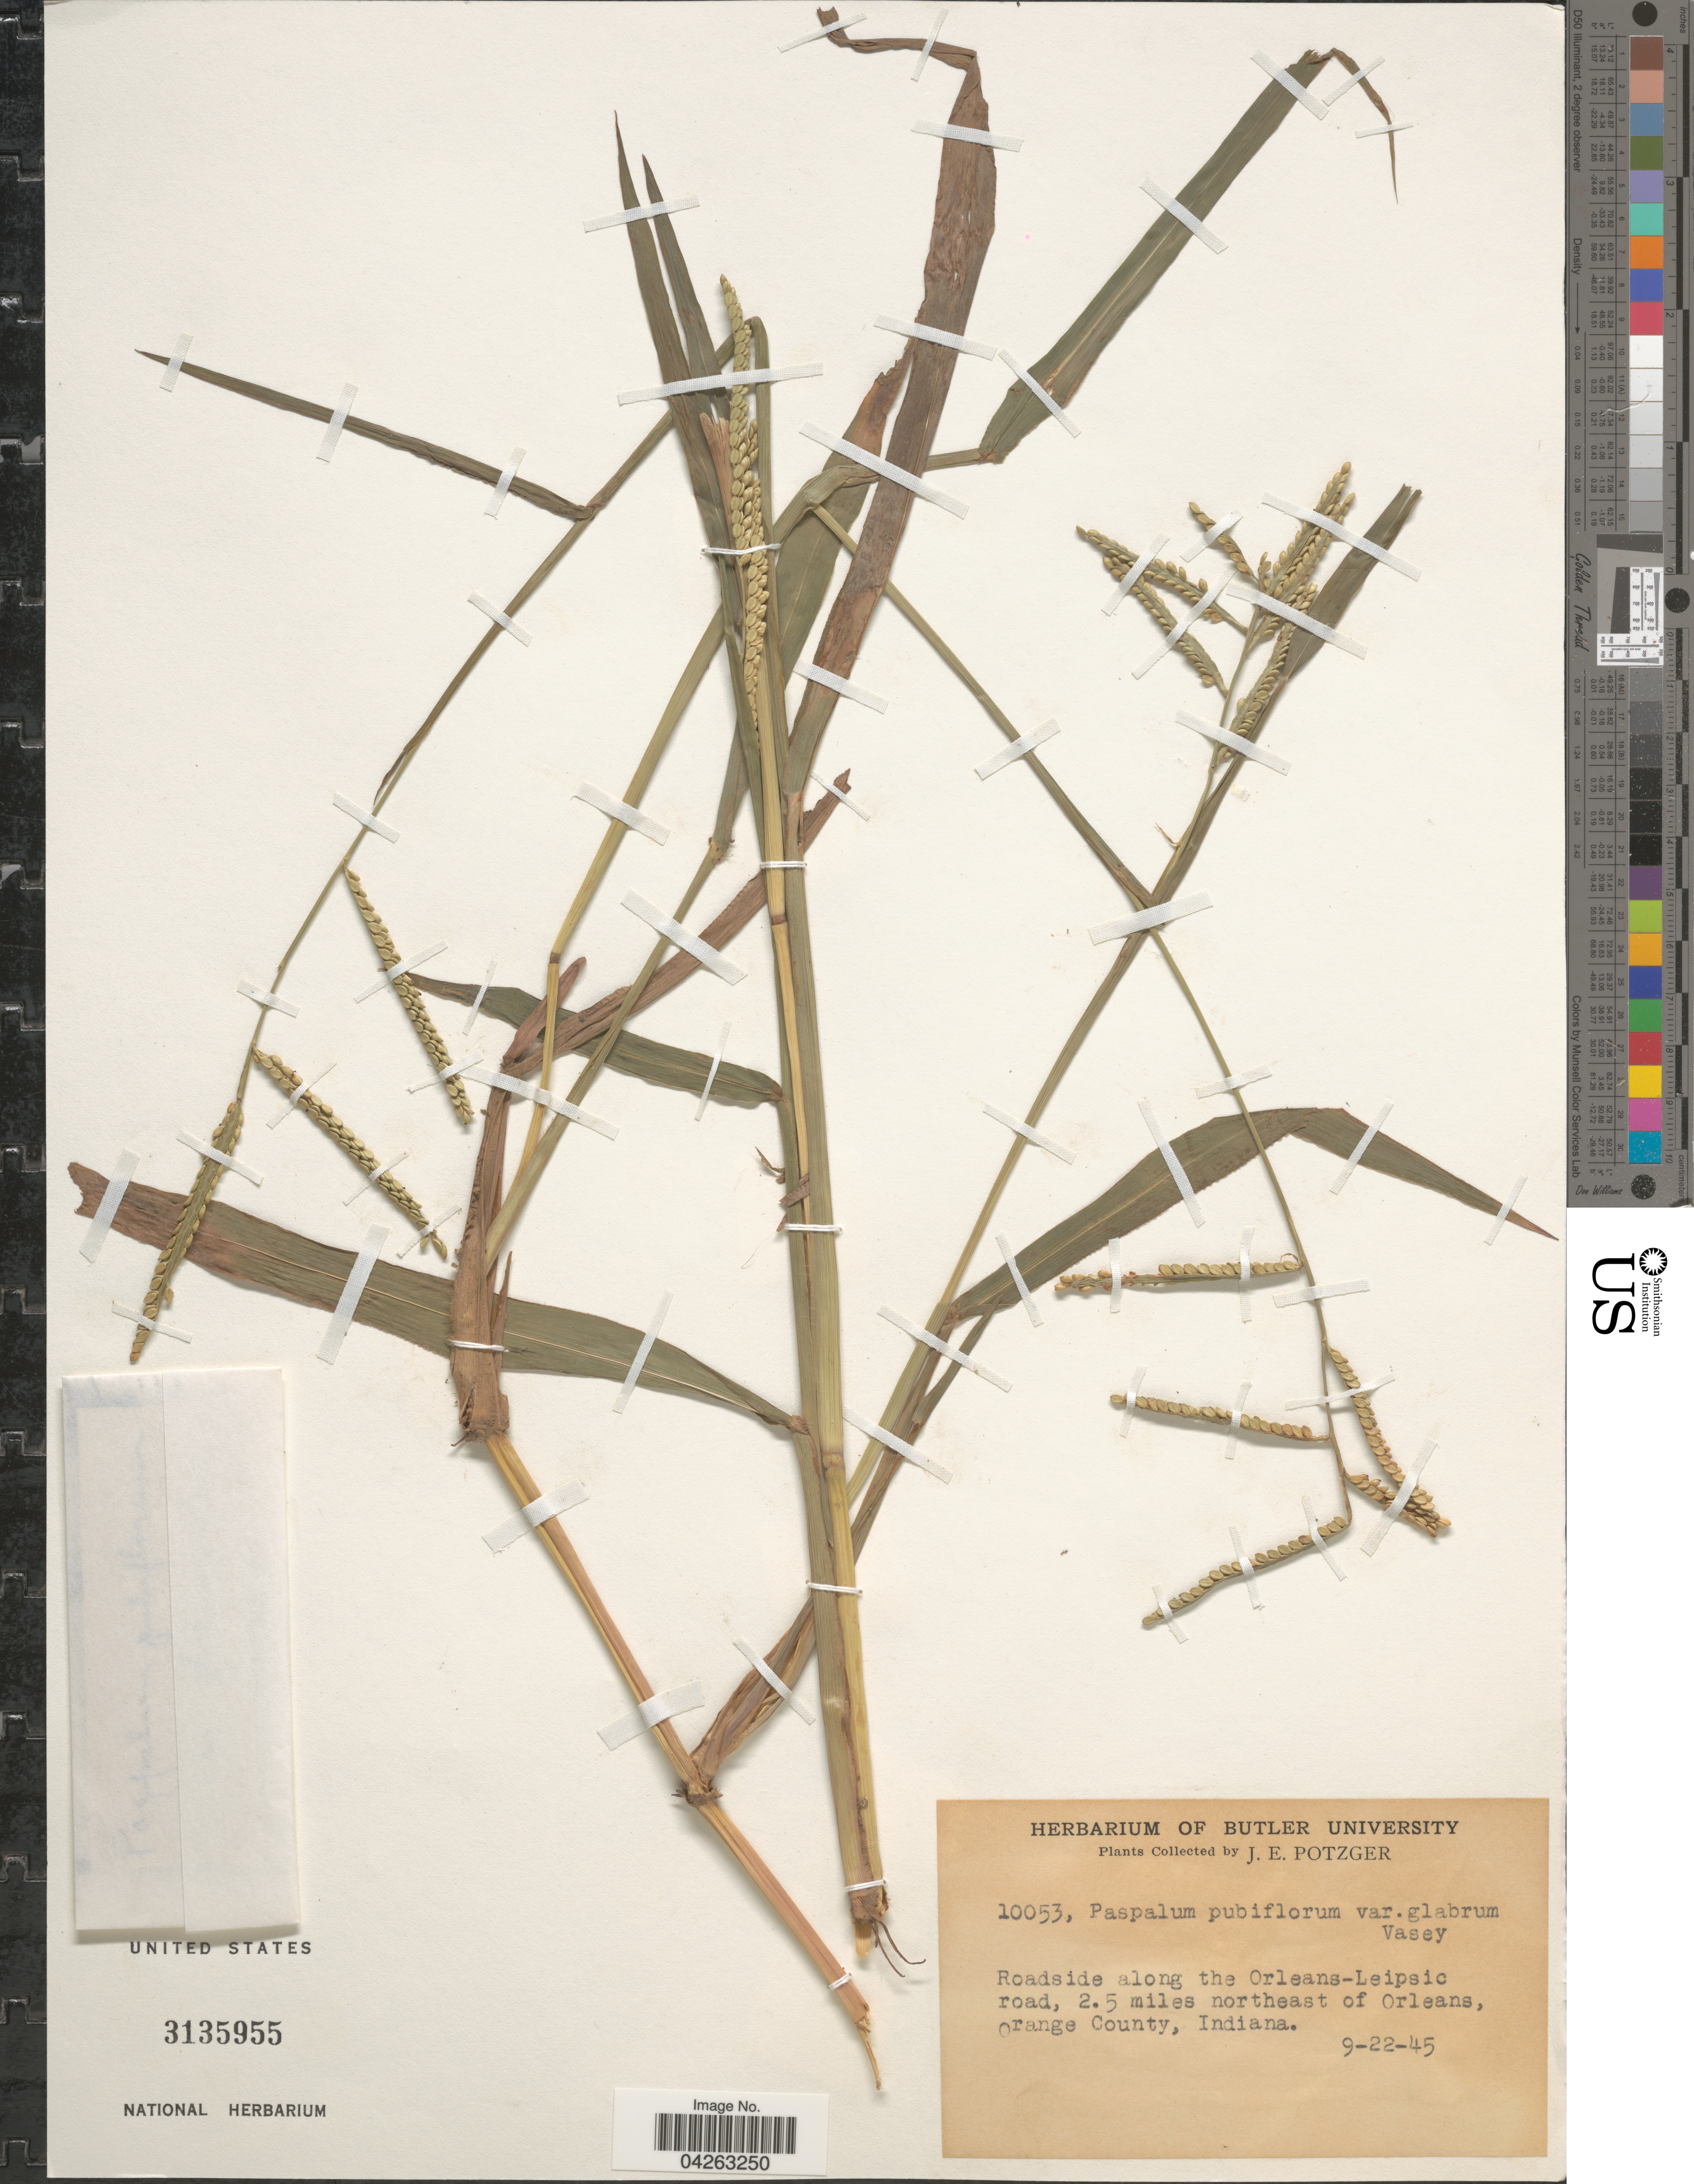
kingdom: Plantae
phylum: Tracheophyta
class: Liliopsida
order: Poales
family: Poaceae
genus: Paspalum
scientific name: Paspalum pubiflorum var. glabrum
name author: Vasey ex Scribn.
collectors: J. Potzger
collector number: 10053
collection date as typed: Transcribed d/m/y: 22/9/45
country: United States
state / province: Indiana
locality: Roadside along the Orleans-Leipsic road, 2.5 miles northeast of Orleans, Orange County.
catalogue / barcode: US 3135955